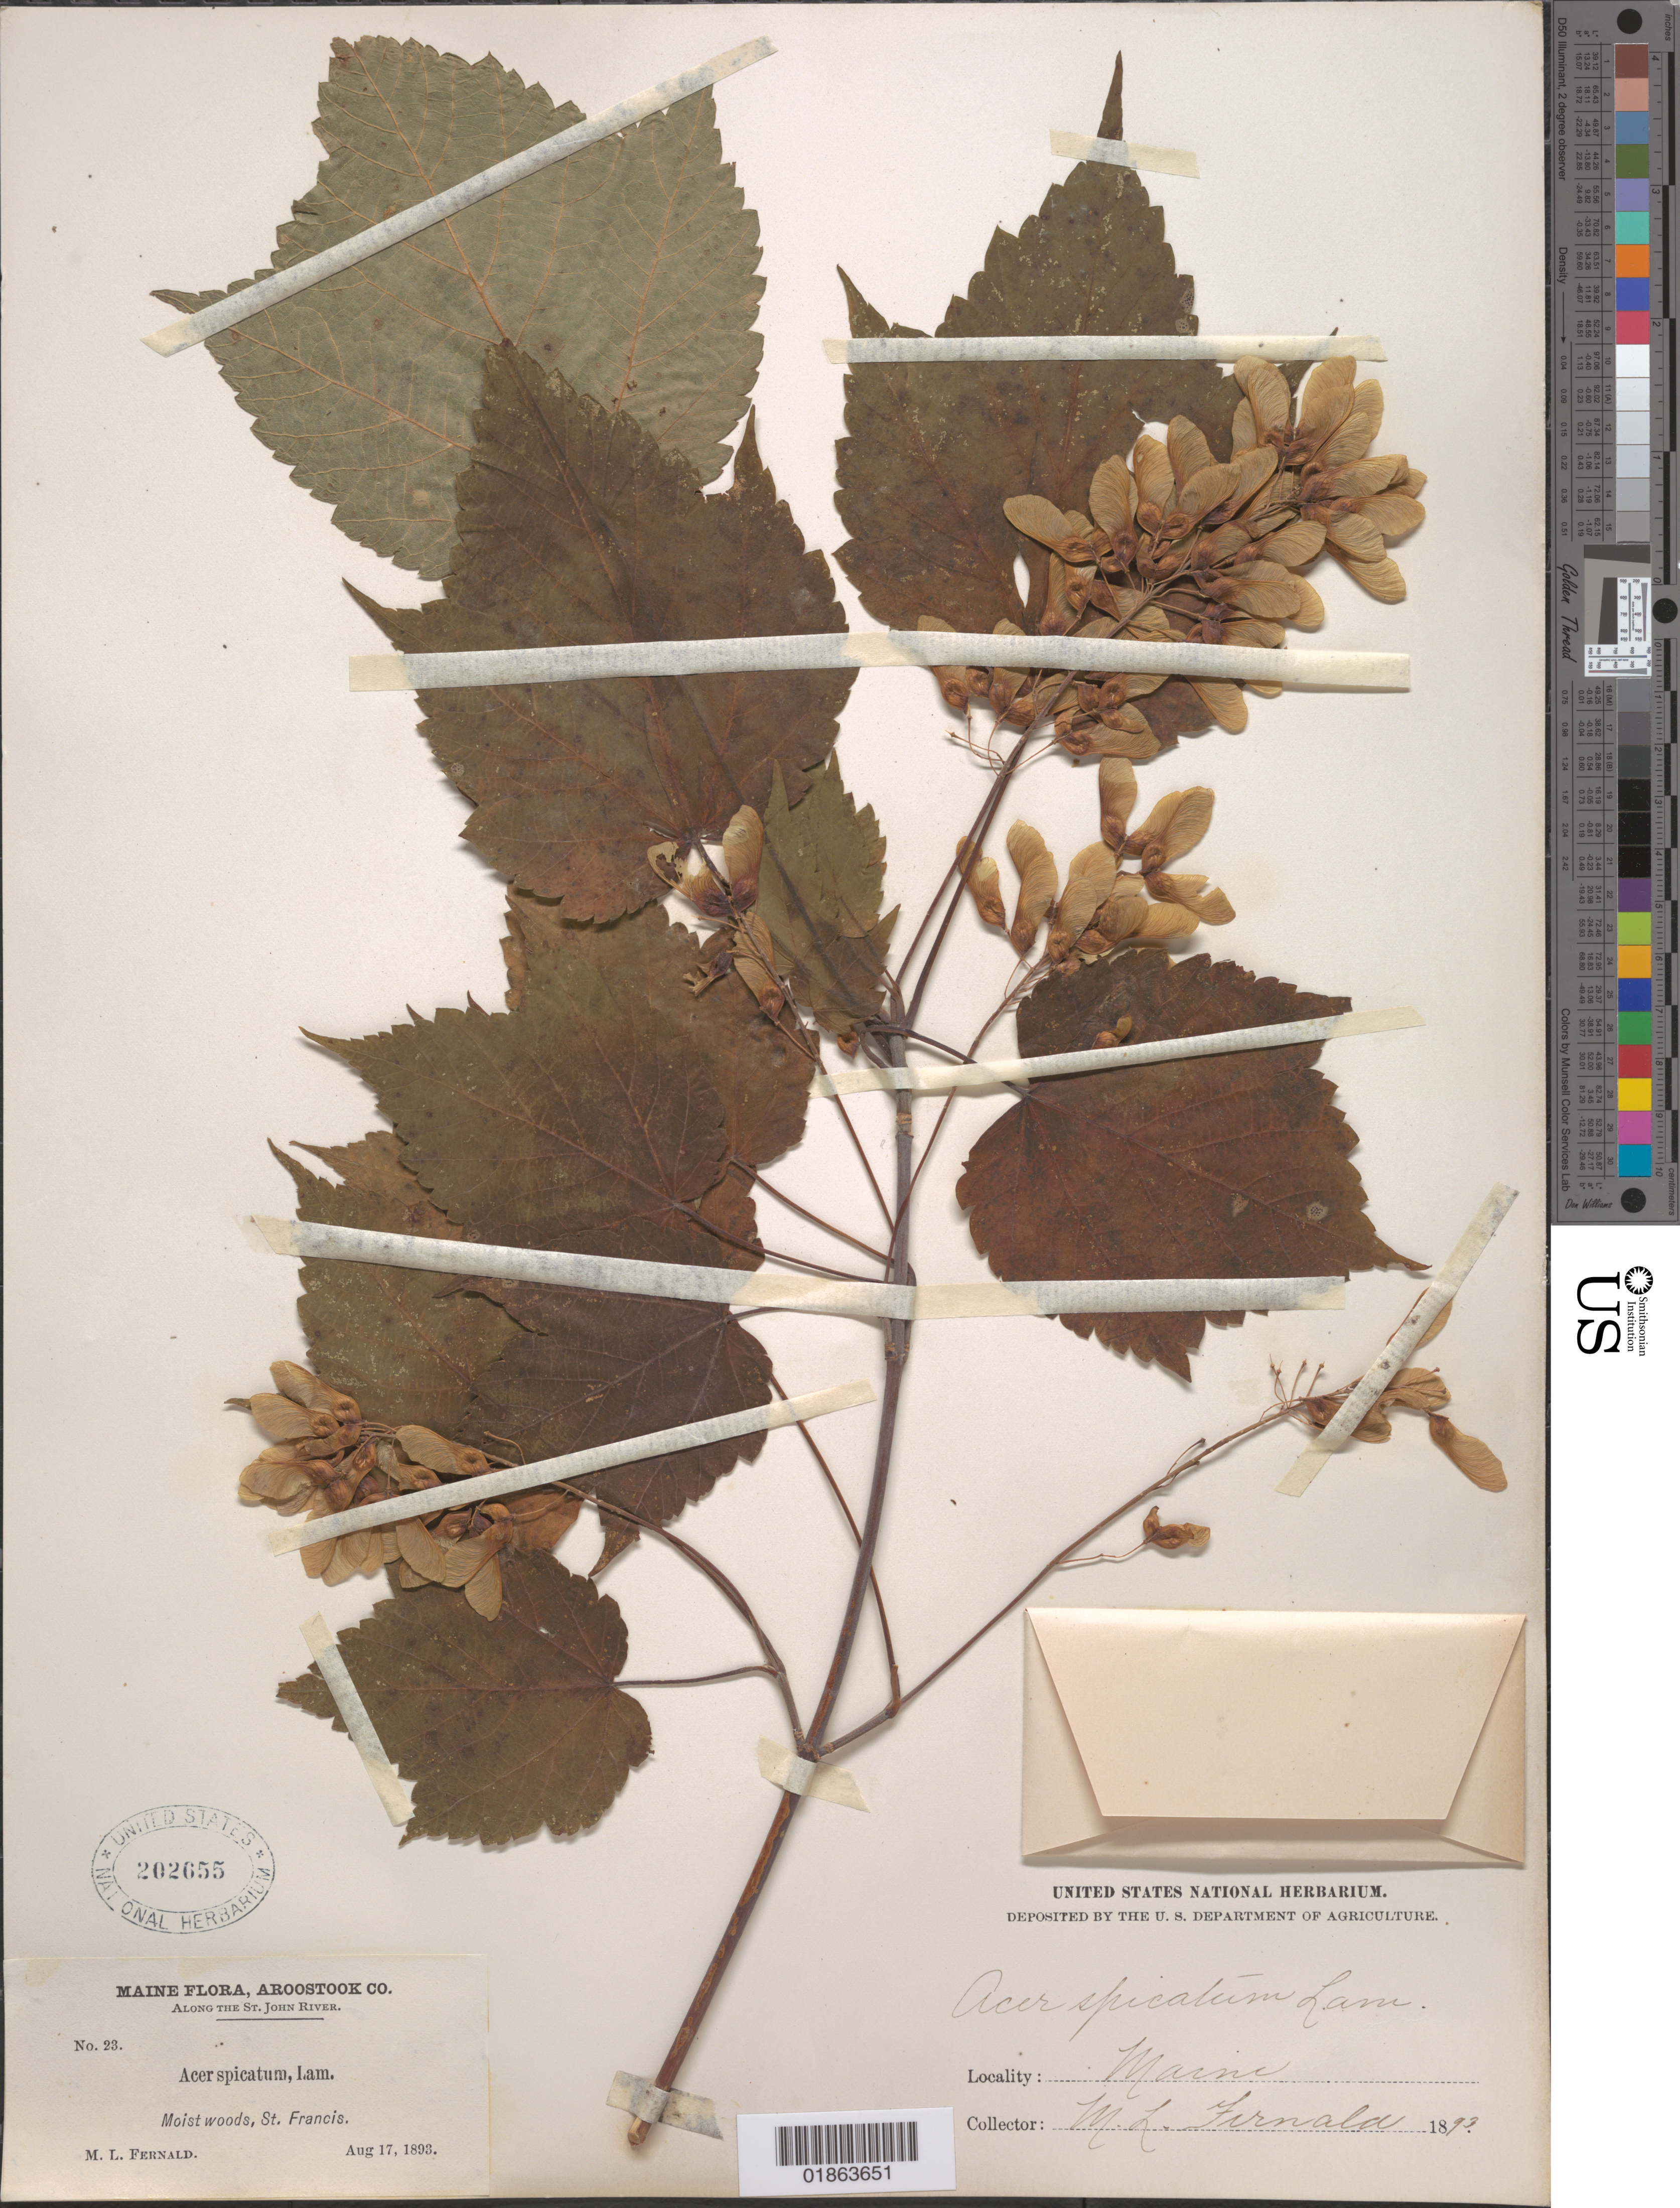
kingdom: Plantae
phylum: Tracheophyta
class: Magnoliopsida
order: Sapindales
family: Sapindaceae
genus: Acer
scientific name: Acer spicatum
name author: Lam.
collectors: M. L. Fernald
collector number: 23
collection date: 1892-08-17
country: United States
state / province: Maine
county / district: Aroostook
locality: St. Francis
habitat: Moist woods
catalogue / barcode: US 202655